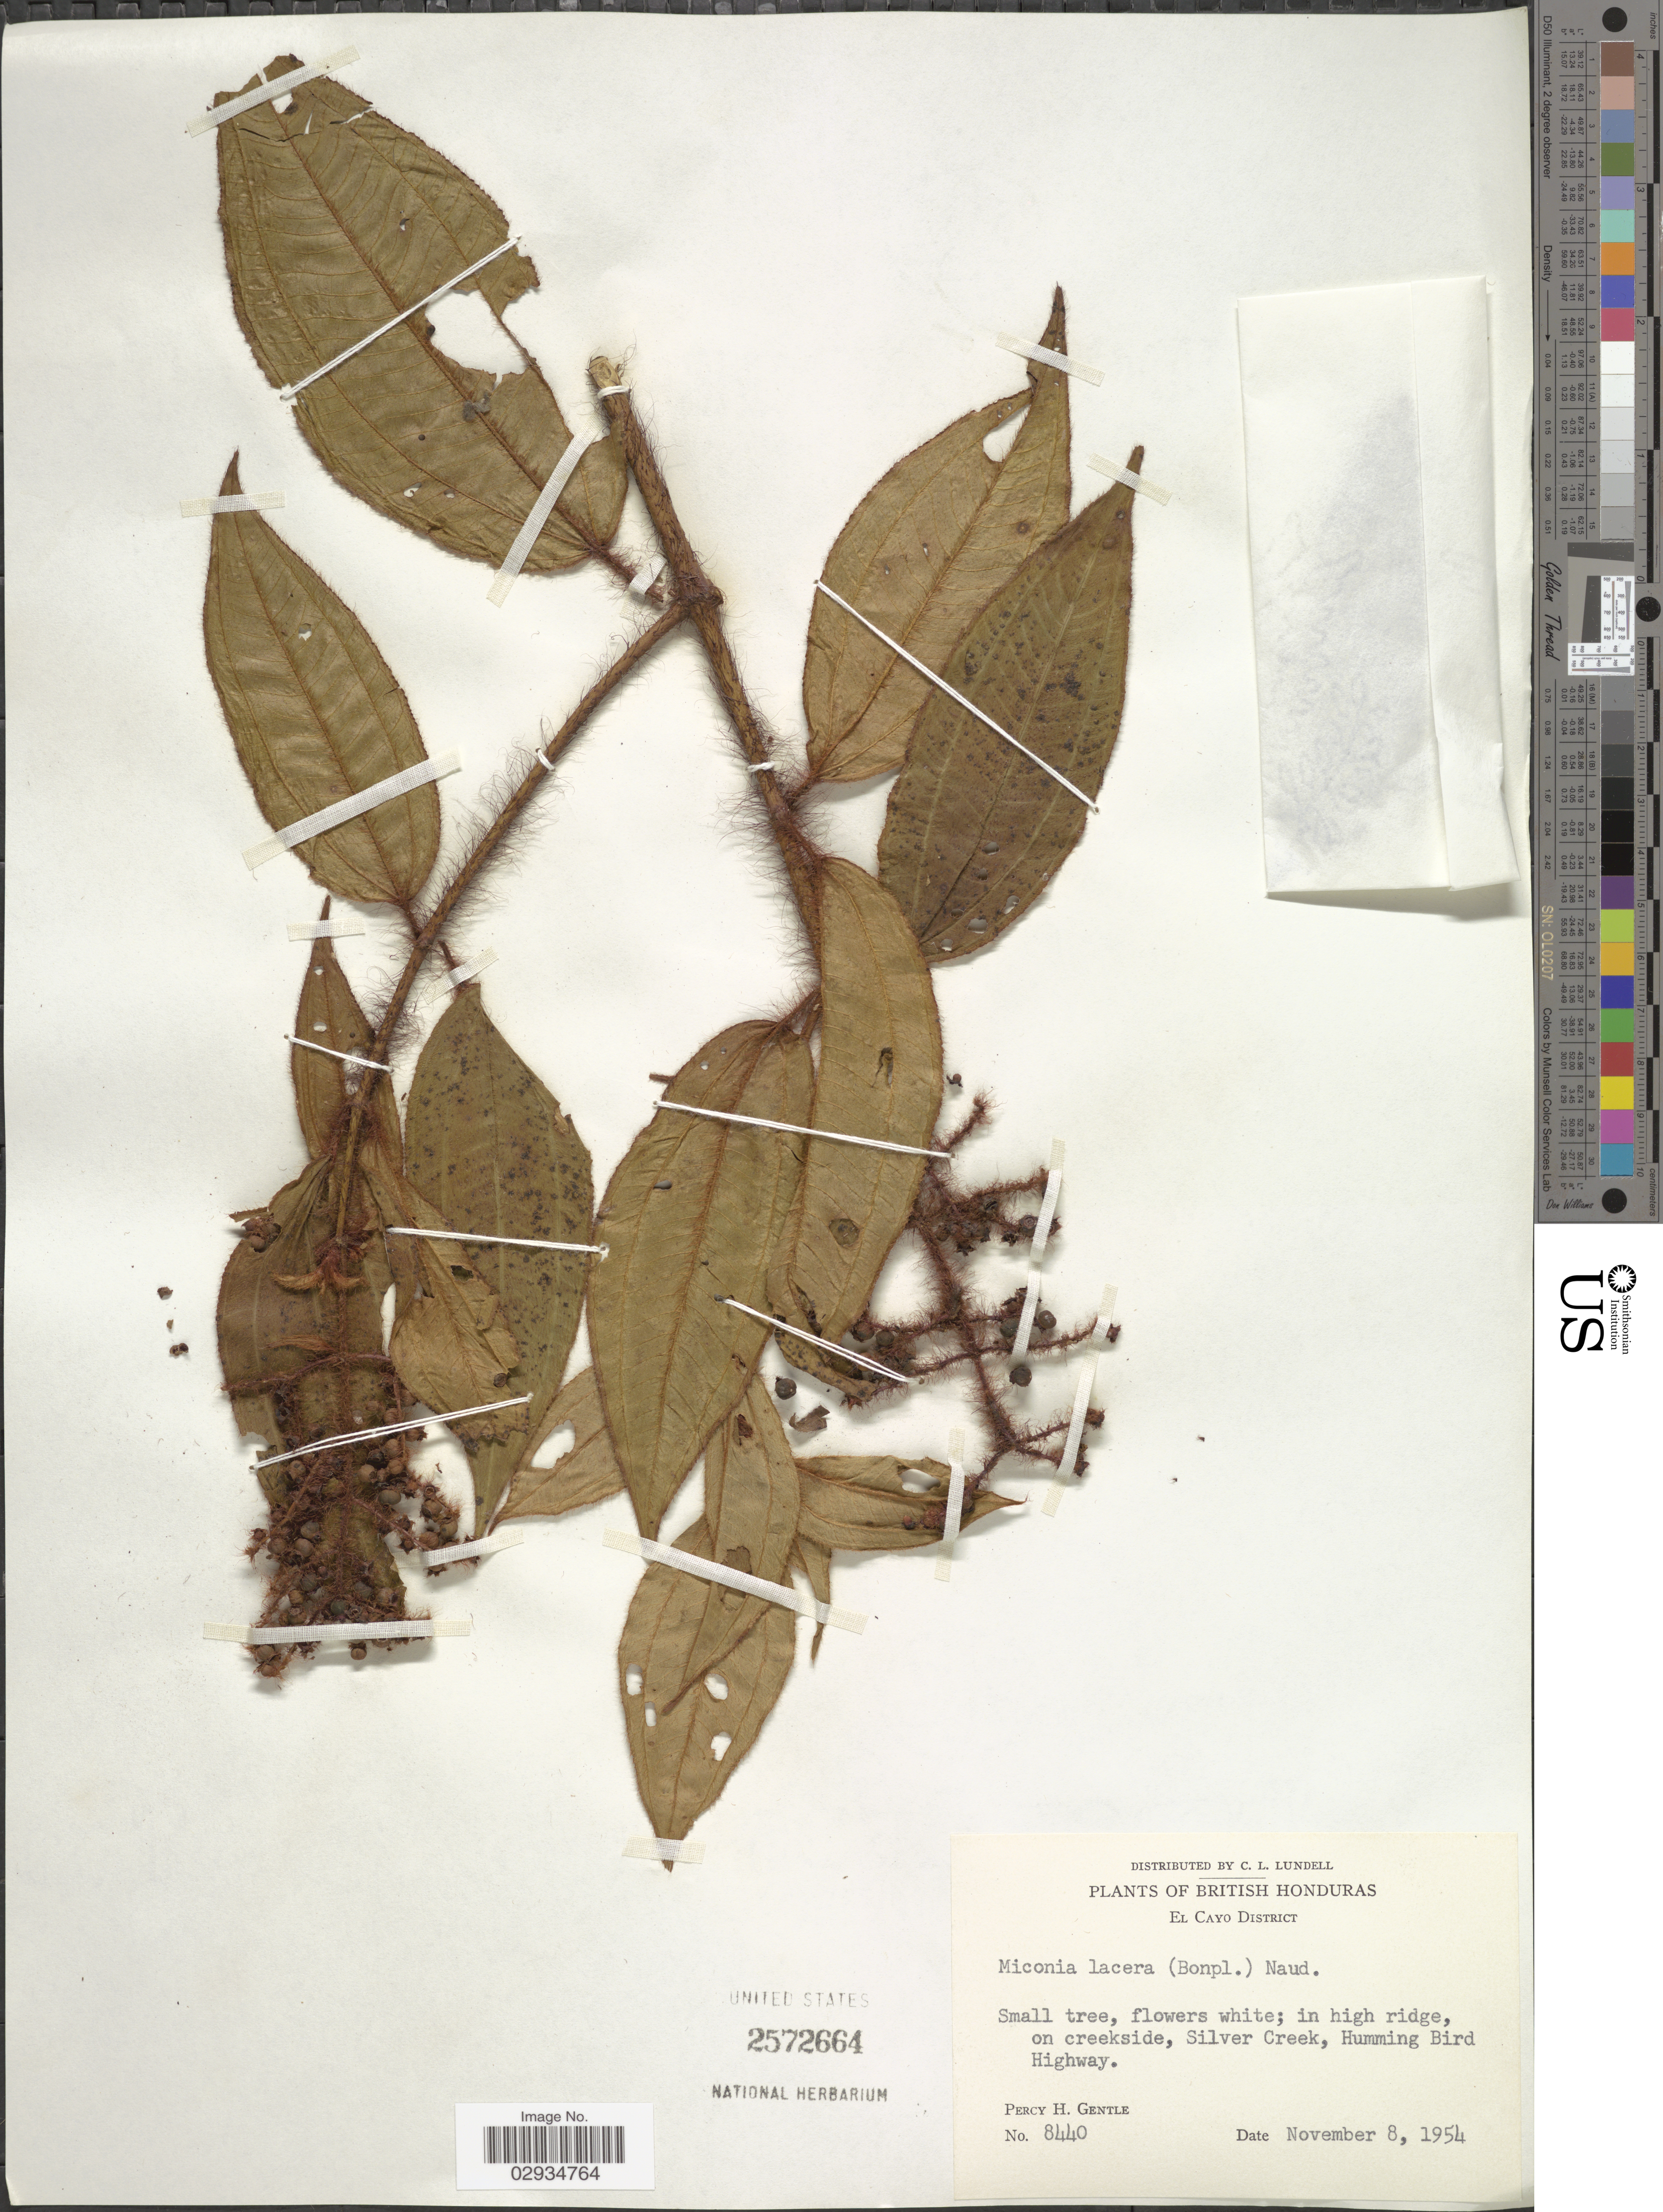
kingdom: Plantae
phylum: Tracheophyta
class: Magnoliopsida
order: Myrtales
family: Melastomataceae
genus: Miconia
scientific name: Miconia lacera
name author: (Bonpl.) Naudin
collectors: P. H. Gentle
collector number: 8440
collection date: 1954-11-08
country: Belize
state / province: Cayo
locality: British Honduras. El Cayo District. In high ridge, on creekside, Silver Creek, Humming Bird Highway.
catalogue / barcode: US 2572664